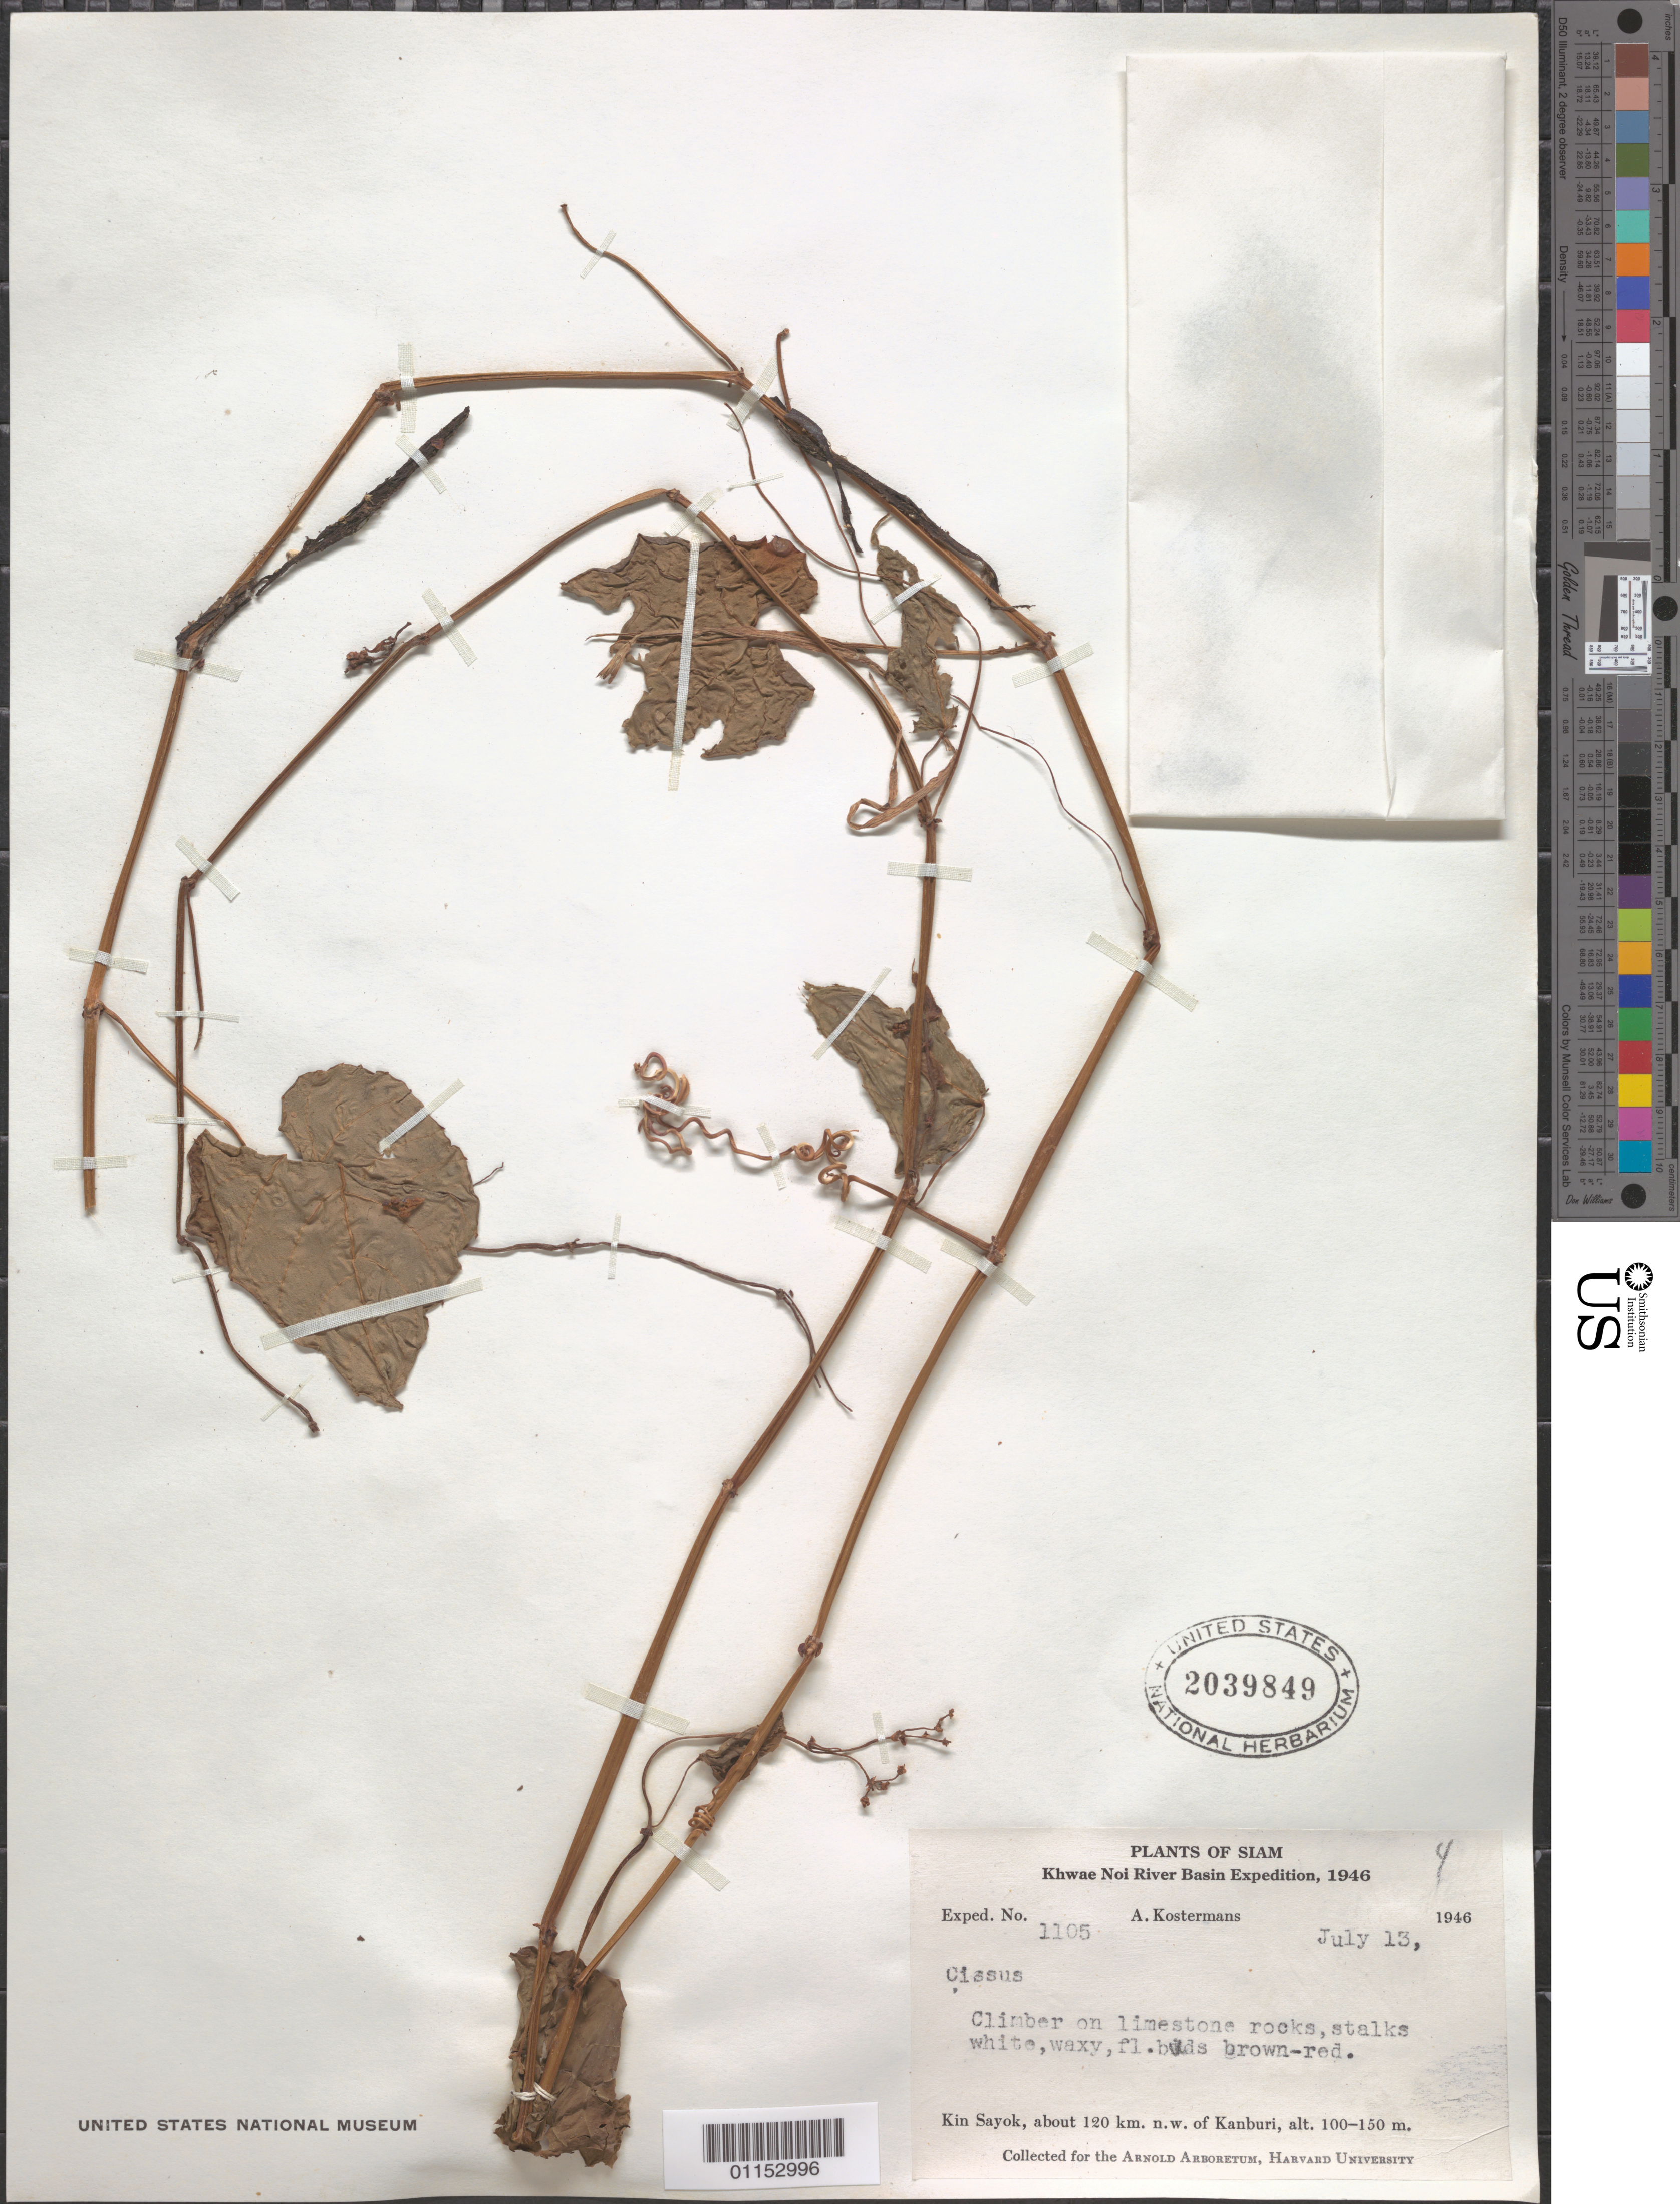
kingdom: Plantae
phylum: Tracheophyta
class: Magnoliopsida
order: Vitales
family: Vitaceae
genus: Cissus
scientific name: Cissus sp.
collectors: A. J. G. Kostermans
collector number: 1105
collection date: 1946-07-13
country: Thailand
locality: Kin Sayok, about 120 km NW of Kanburi.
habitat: Climber on limestone rocks.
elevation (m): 100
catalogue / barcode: US 2039849